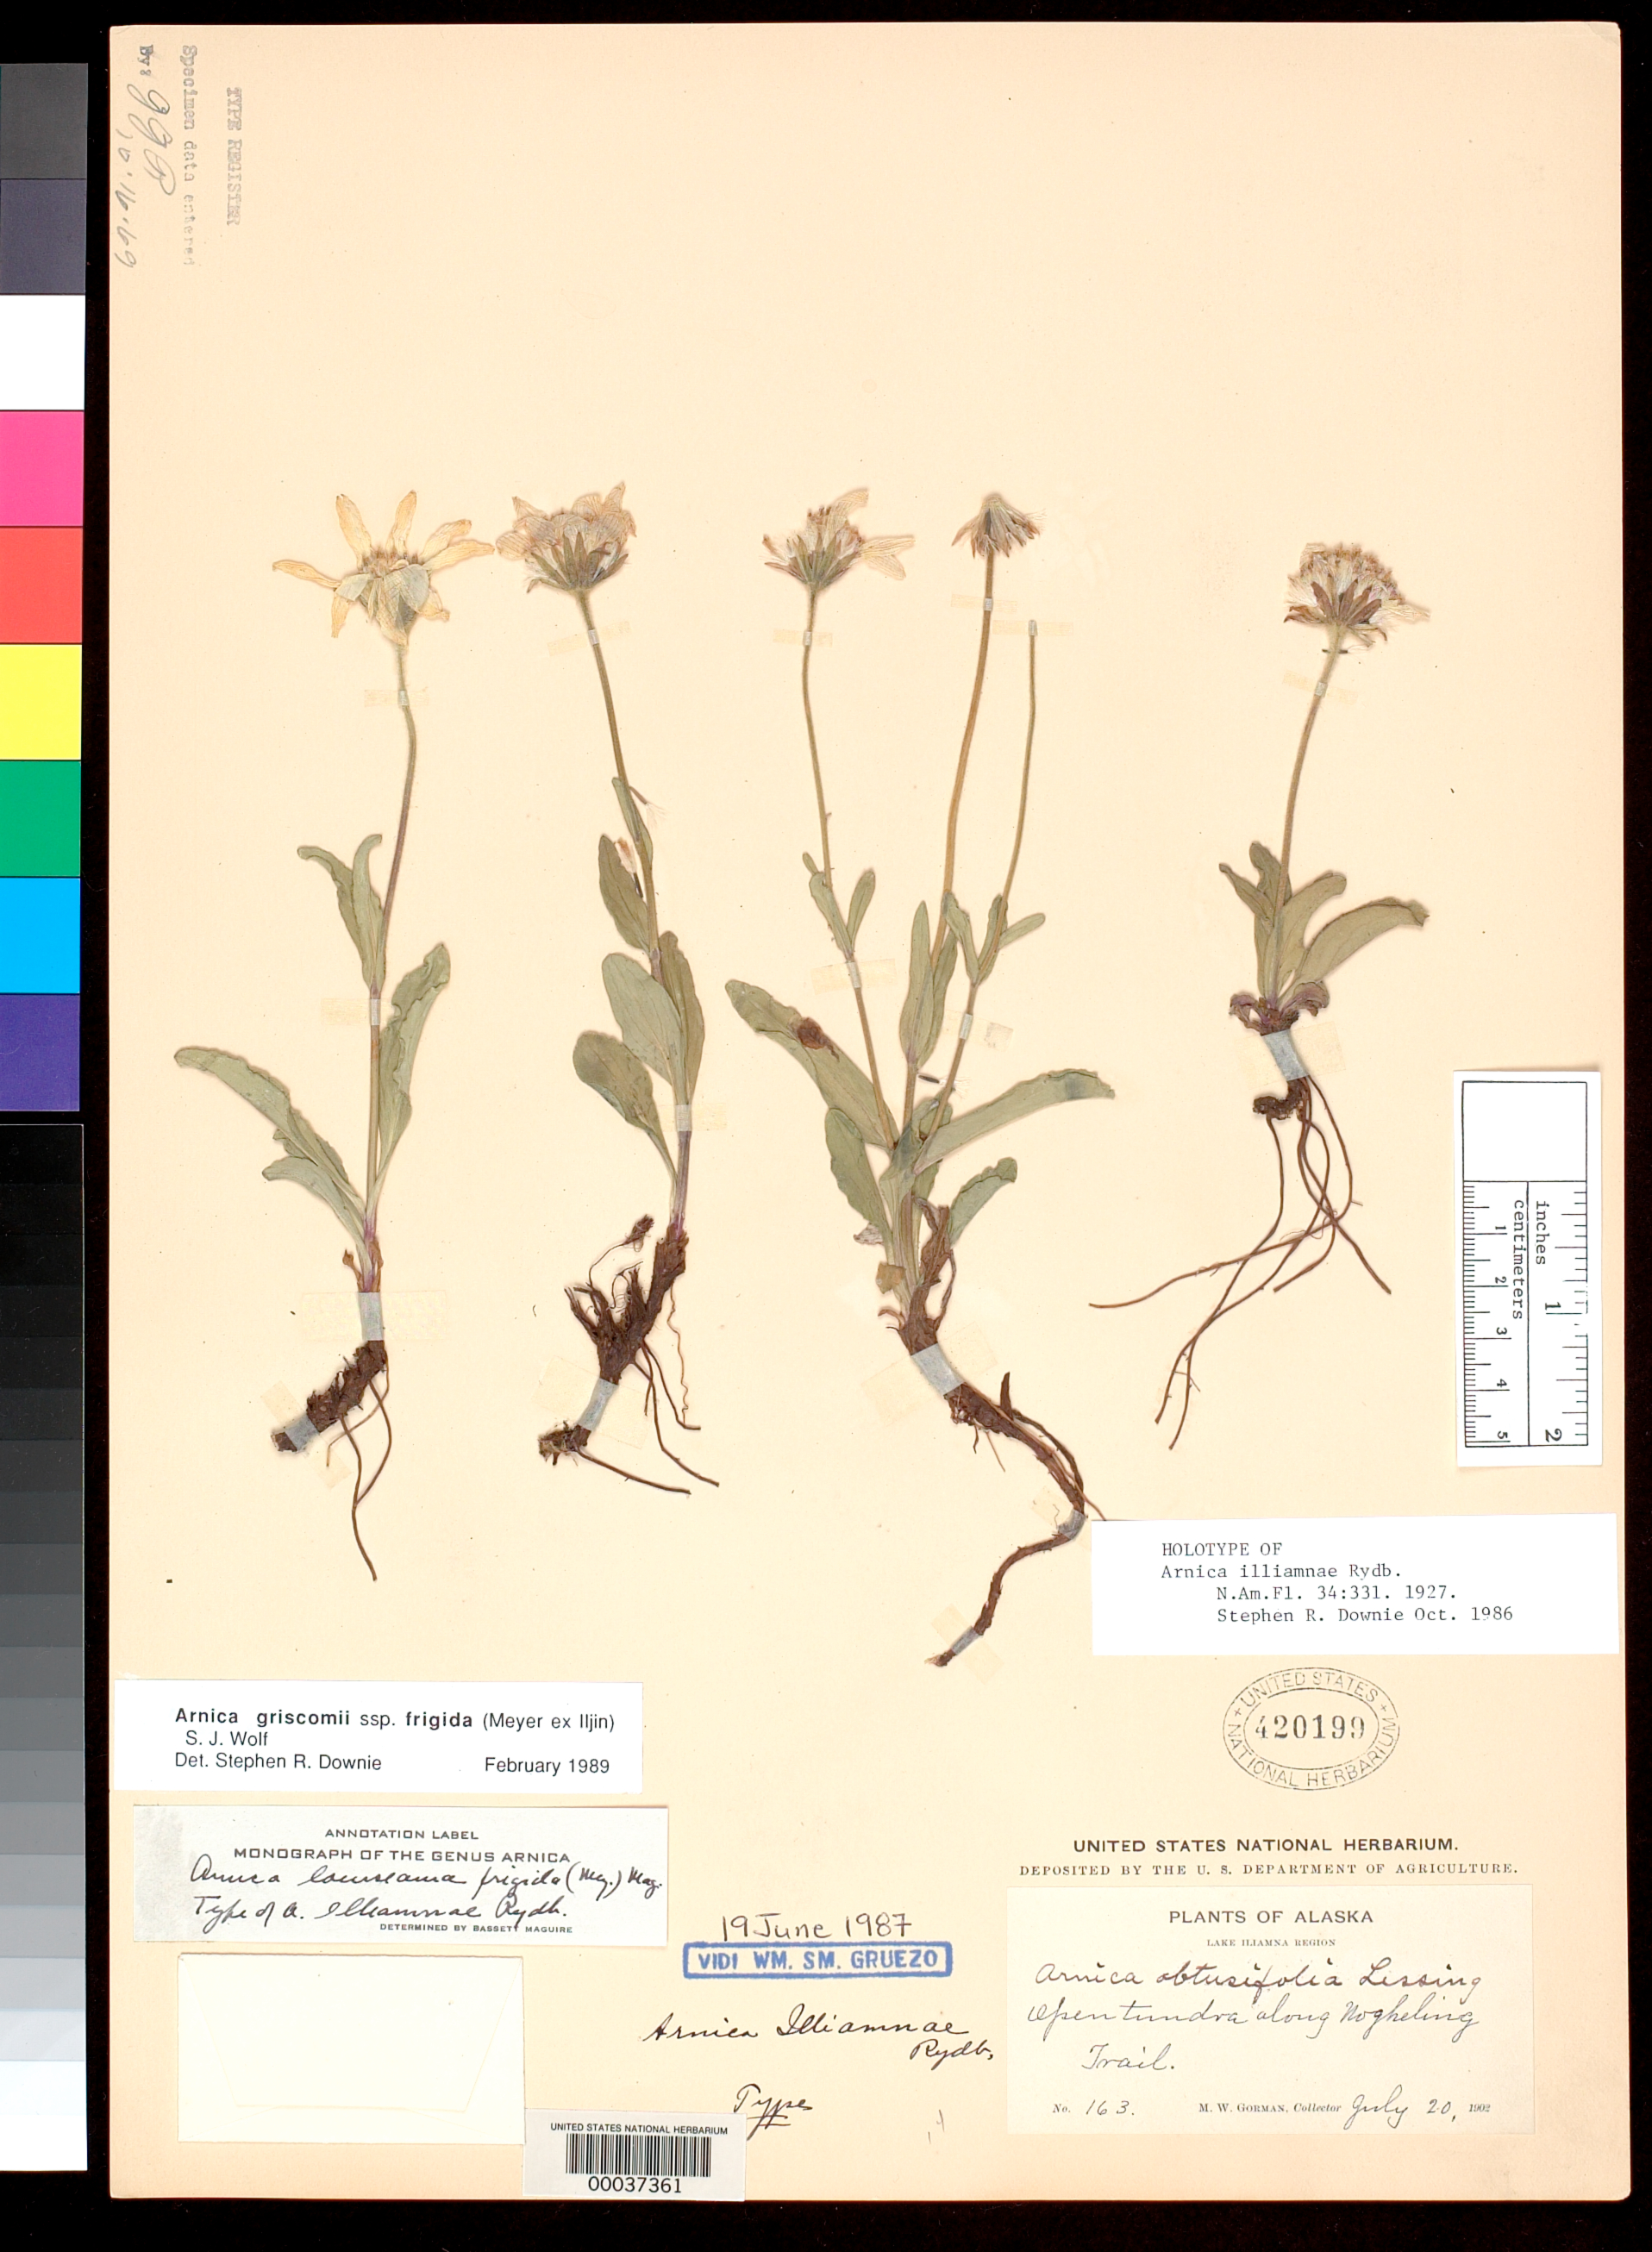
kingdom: Plantae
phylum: Tracheophyta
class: Magnoliopsida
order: Asterales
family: Asteraceae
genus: Arnica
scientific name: Arnica illiamnae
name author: Rydb.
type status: Holotype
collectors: M. W. Gorman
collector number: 163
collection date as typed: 20 Jul 1902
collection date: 1902-07-20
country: United States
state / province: Alaska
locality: Lake Iliamna region.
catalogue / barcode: US 420199